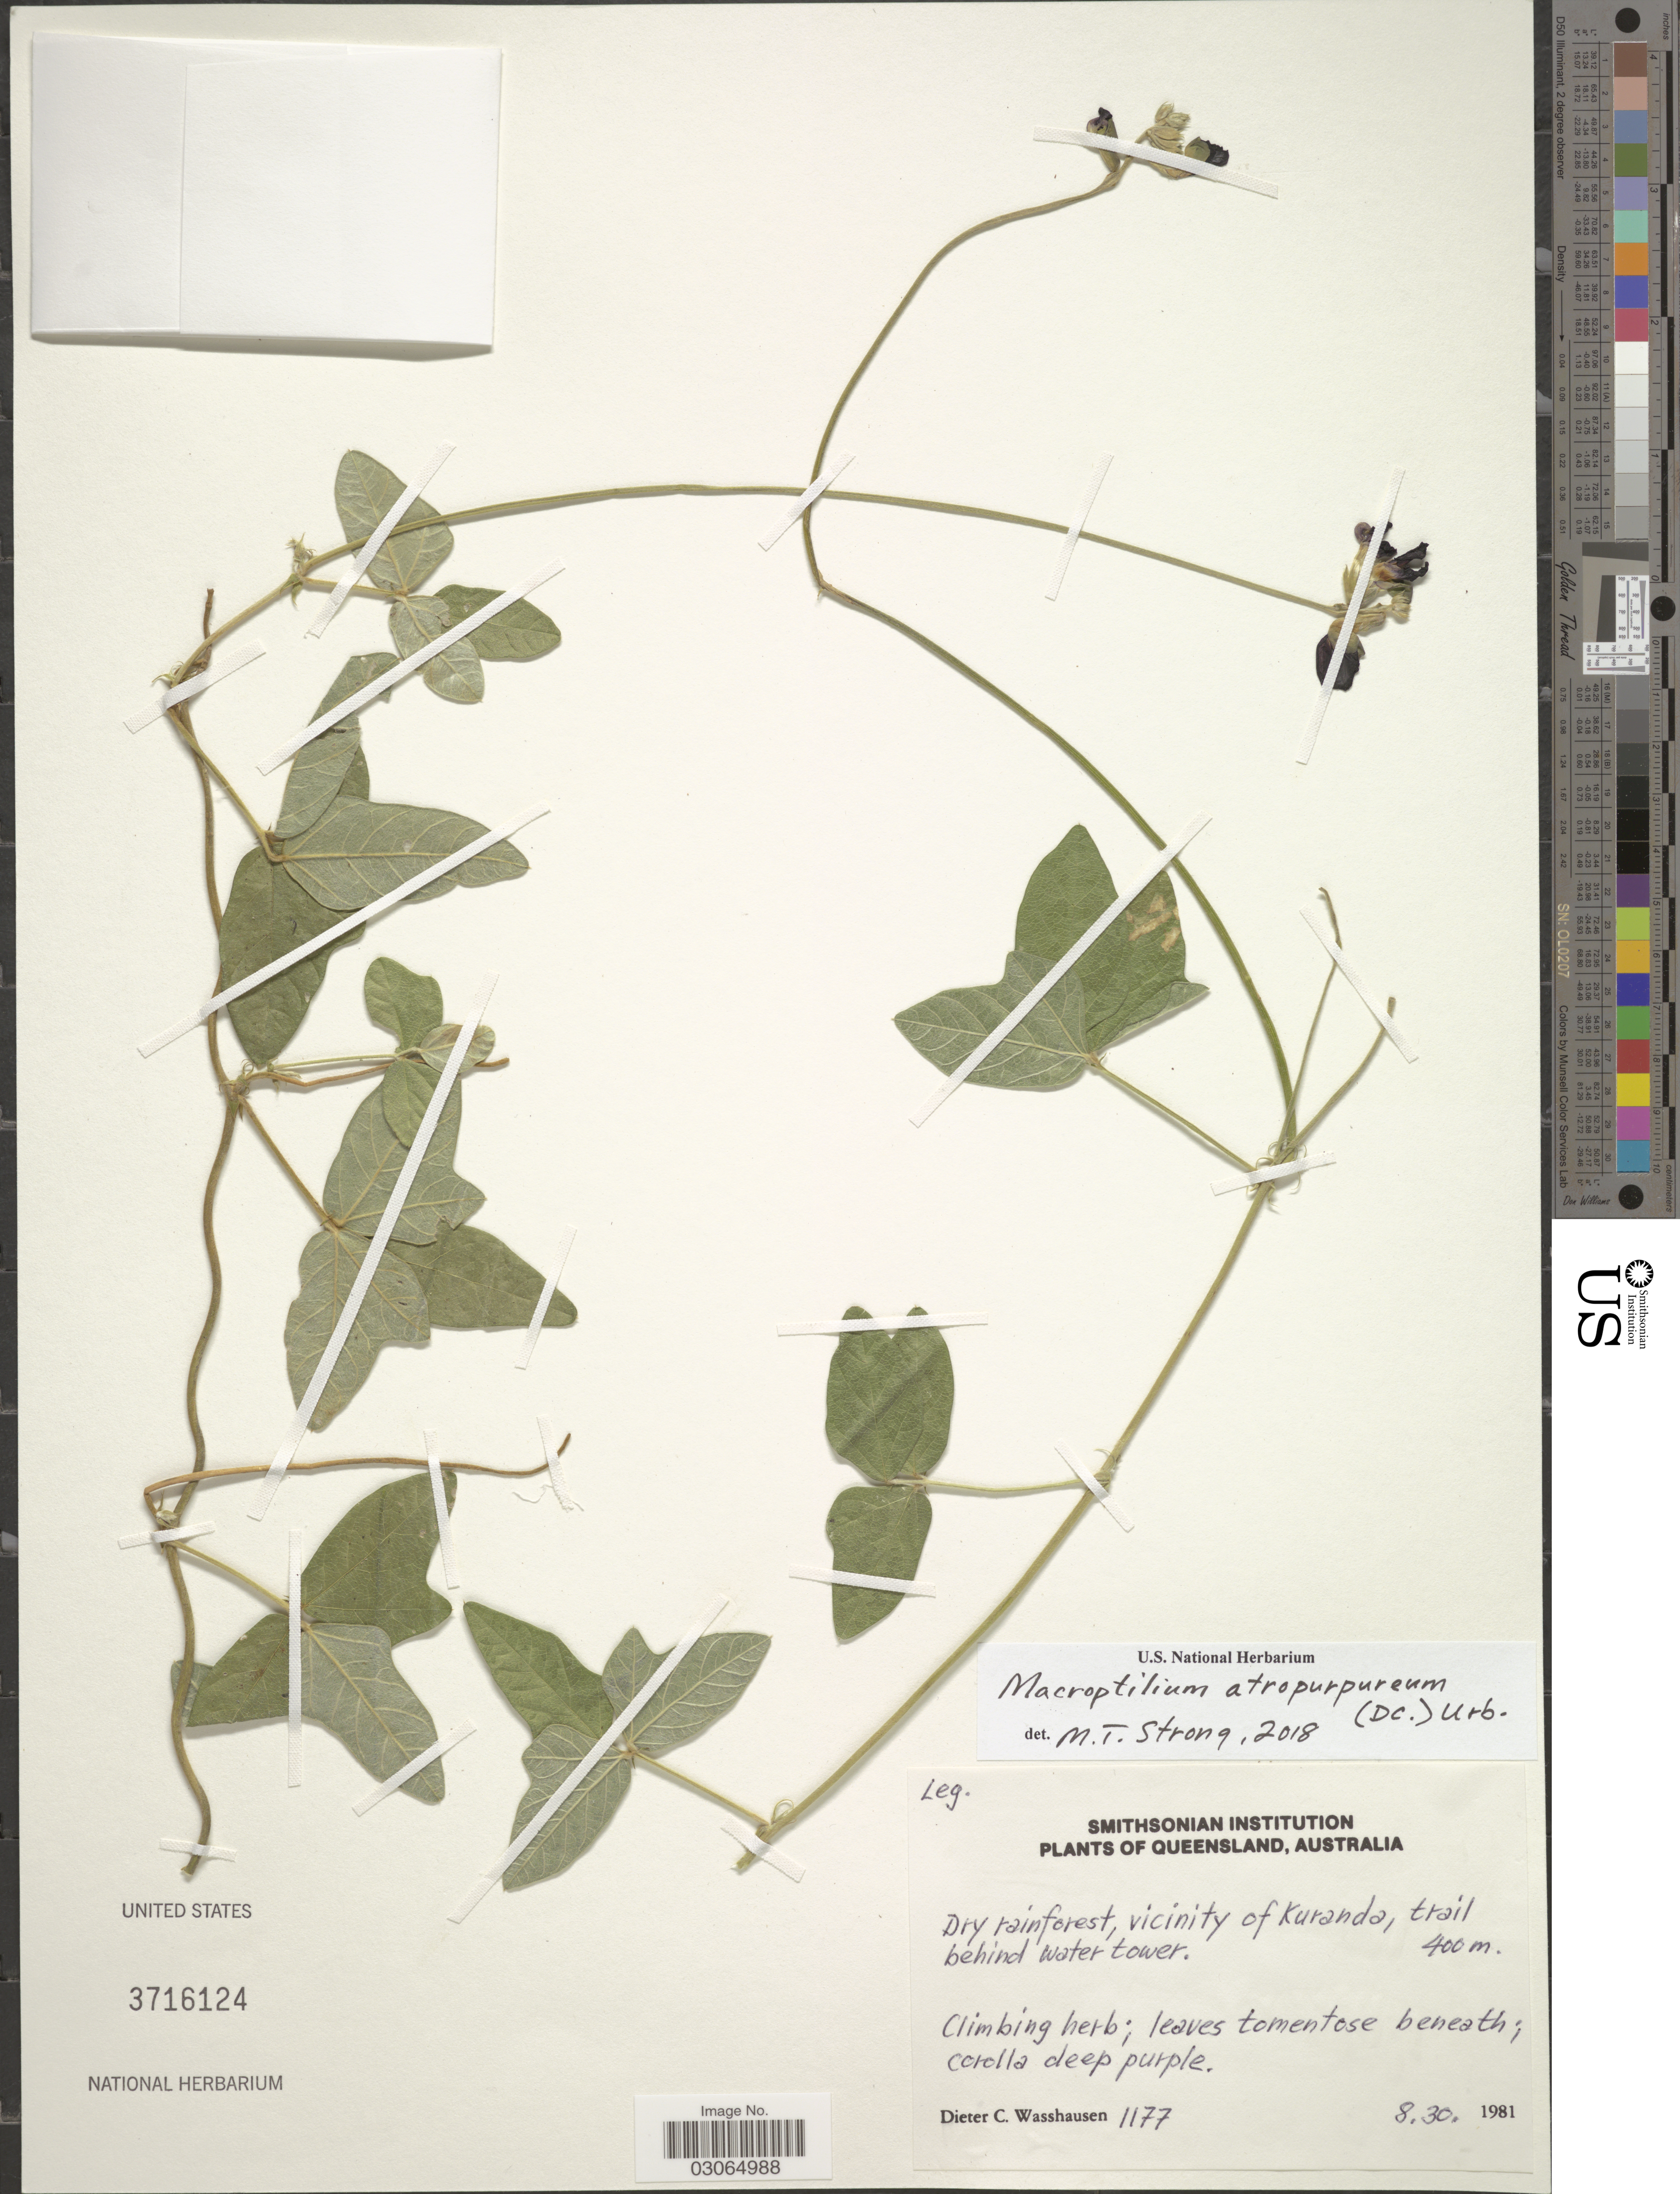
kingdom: Plantae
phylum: Tracheophyta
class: Magnoliopsida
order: Fabales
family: Fabaceae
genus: Macroptilium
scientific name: Macroptilium atropurpureum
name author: (DC.) Urb.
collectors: D. C. Wasshausen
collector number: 1177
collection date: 1981-08-30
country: Australia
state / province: Queensland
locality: Vicinity of Kuranda, trail behind water tower.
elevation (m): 400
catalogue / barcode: US 3716124